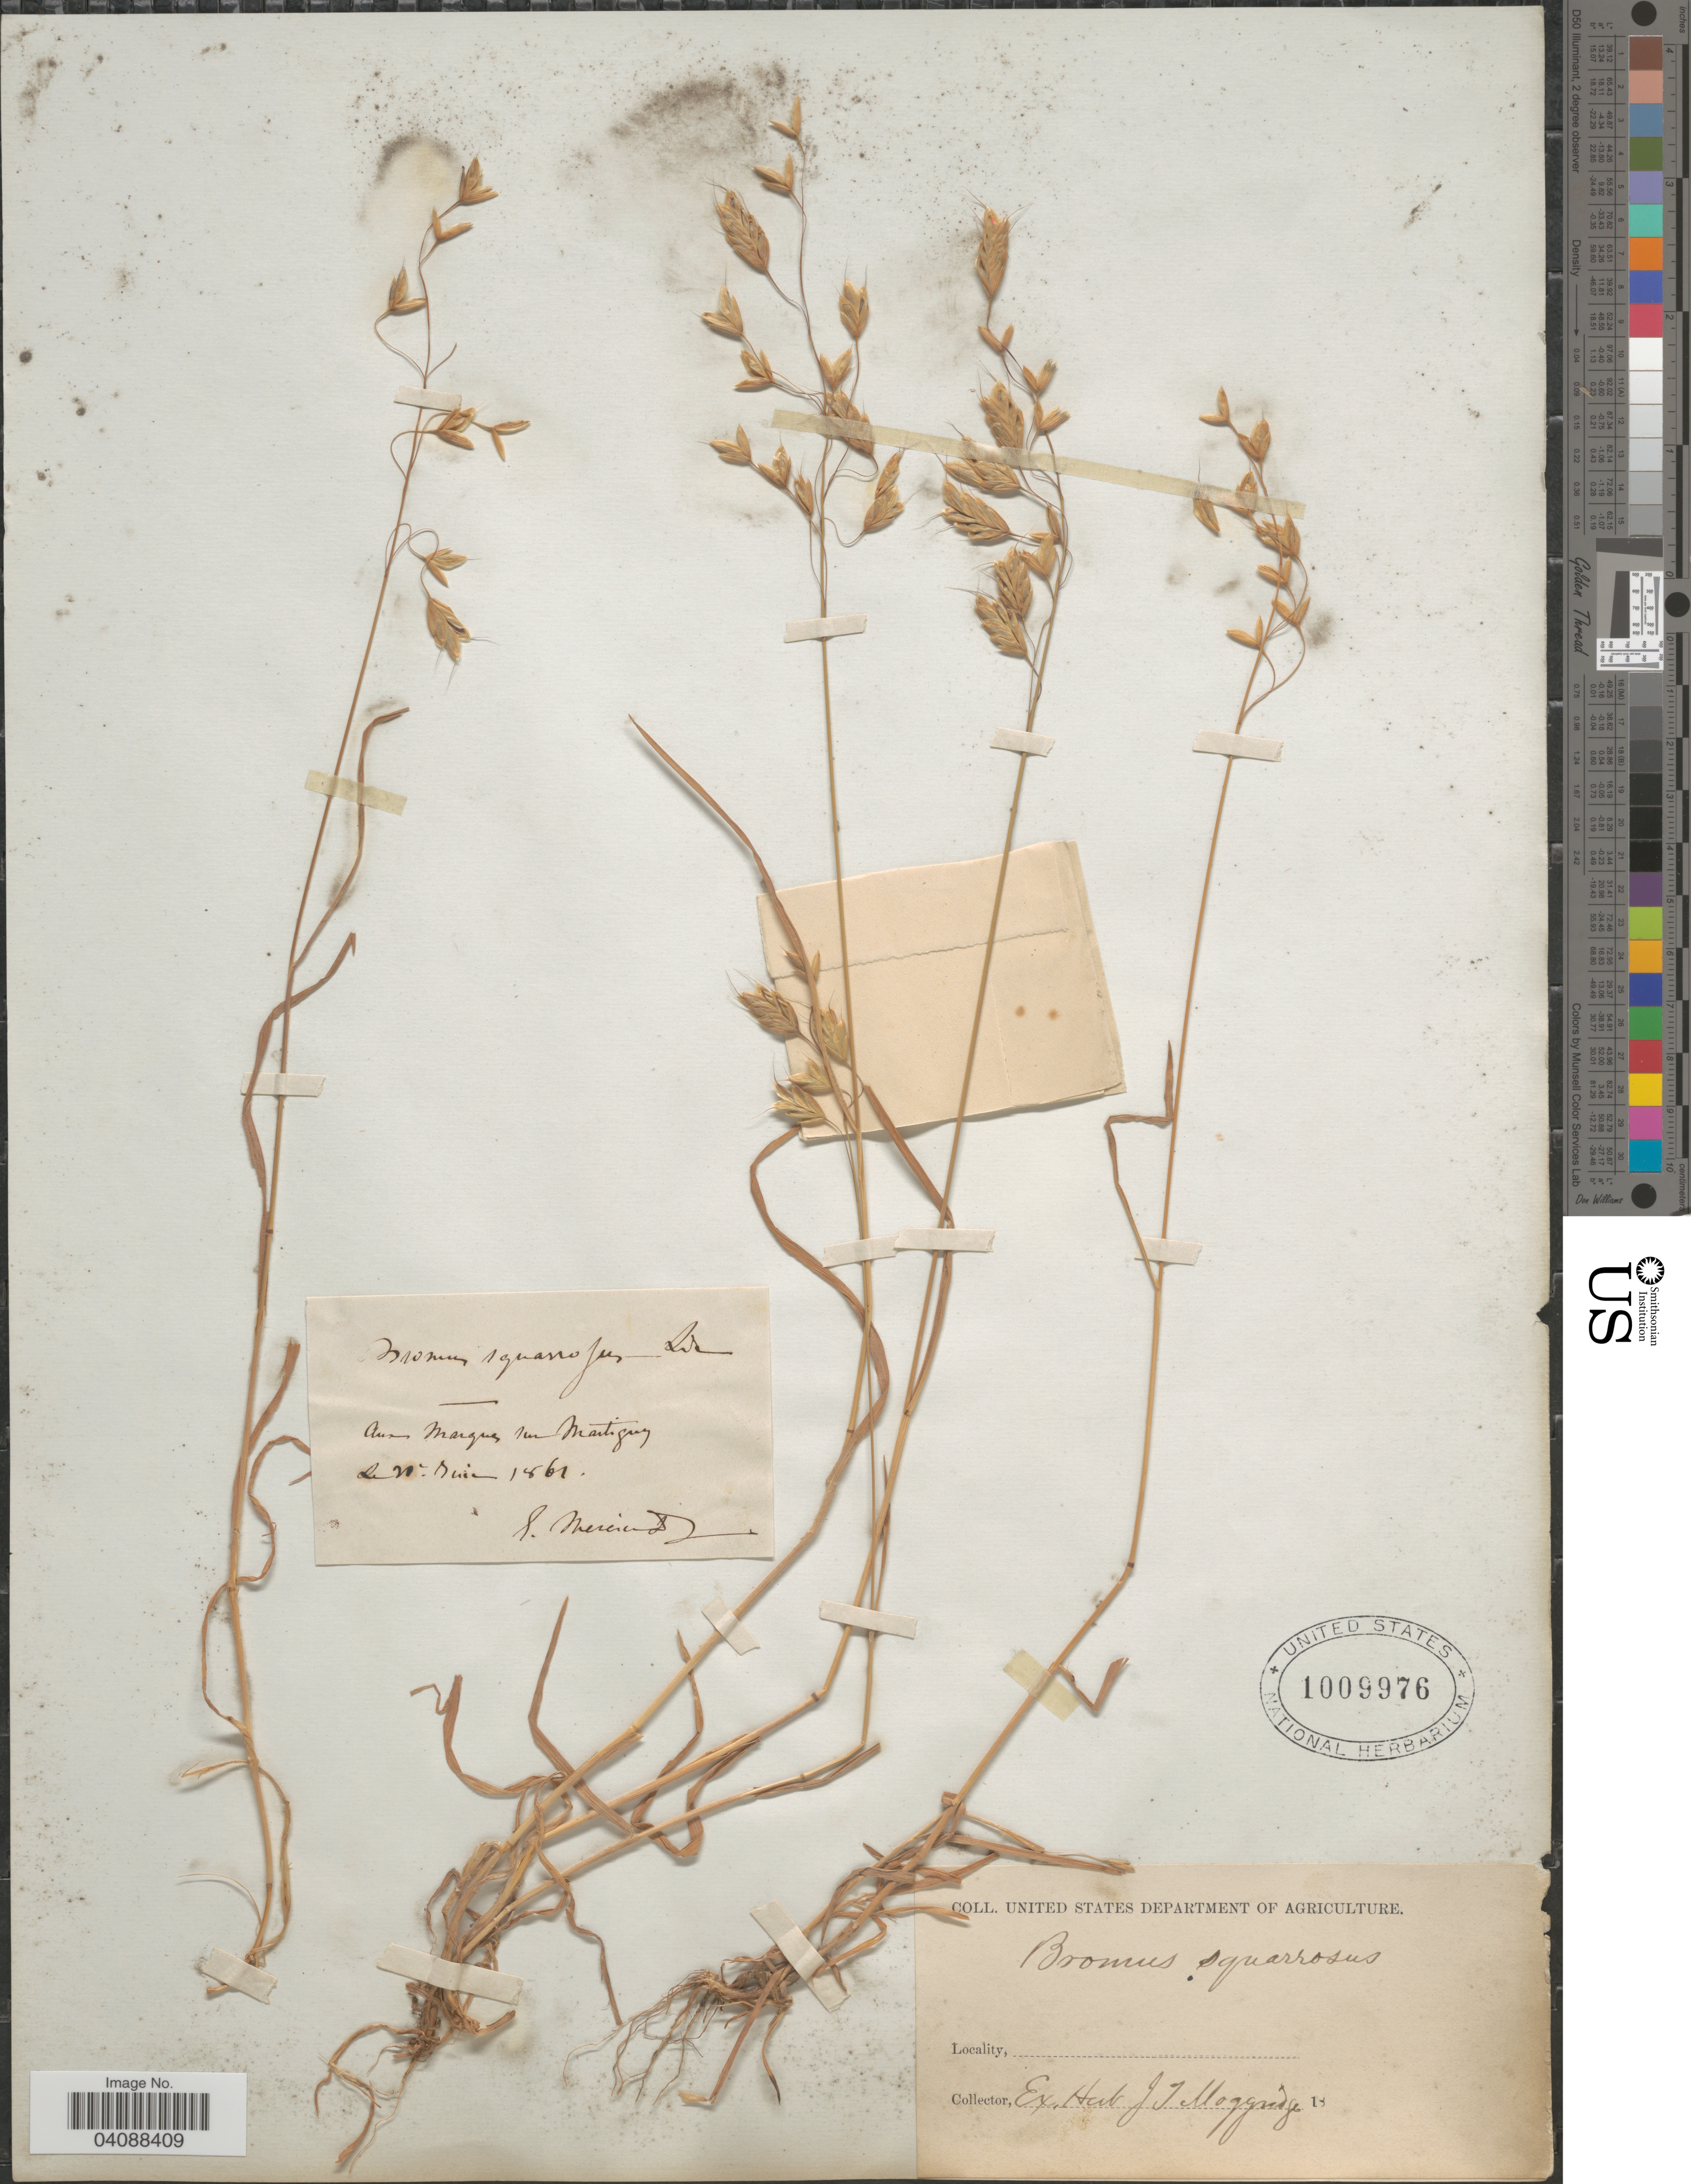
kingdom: Plantae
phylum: Tracheophyta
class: Liliopsida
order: Poales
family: Poaceae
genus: Bromus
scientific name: Bromus squarrosus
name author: L.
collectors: S. Mercier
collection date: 1861-06-20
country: Switzerland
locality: Aux Marques sur Martigny.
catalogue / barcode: US 1009976